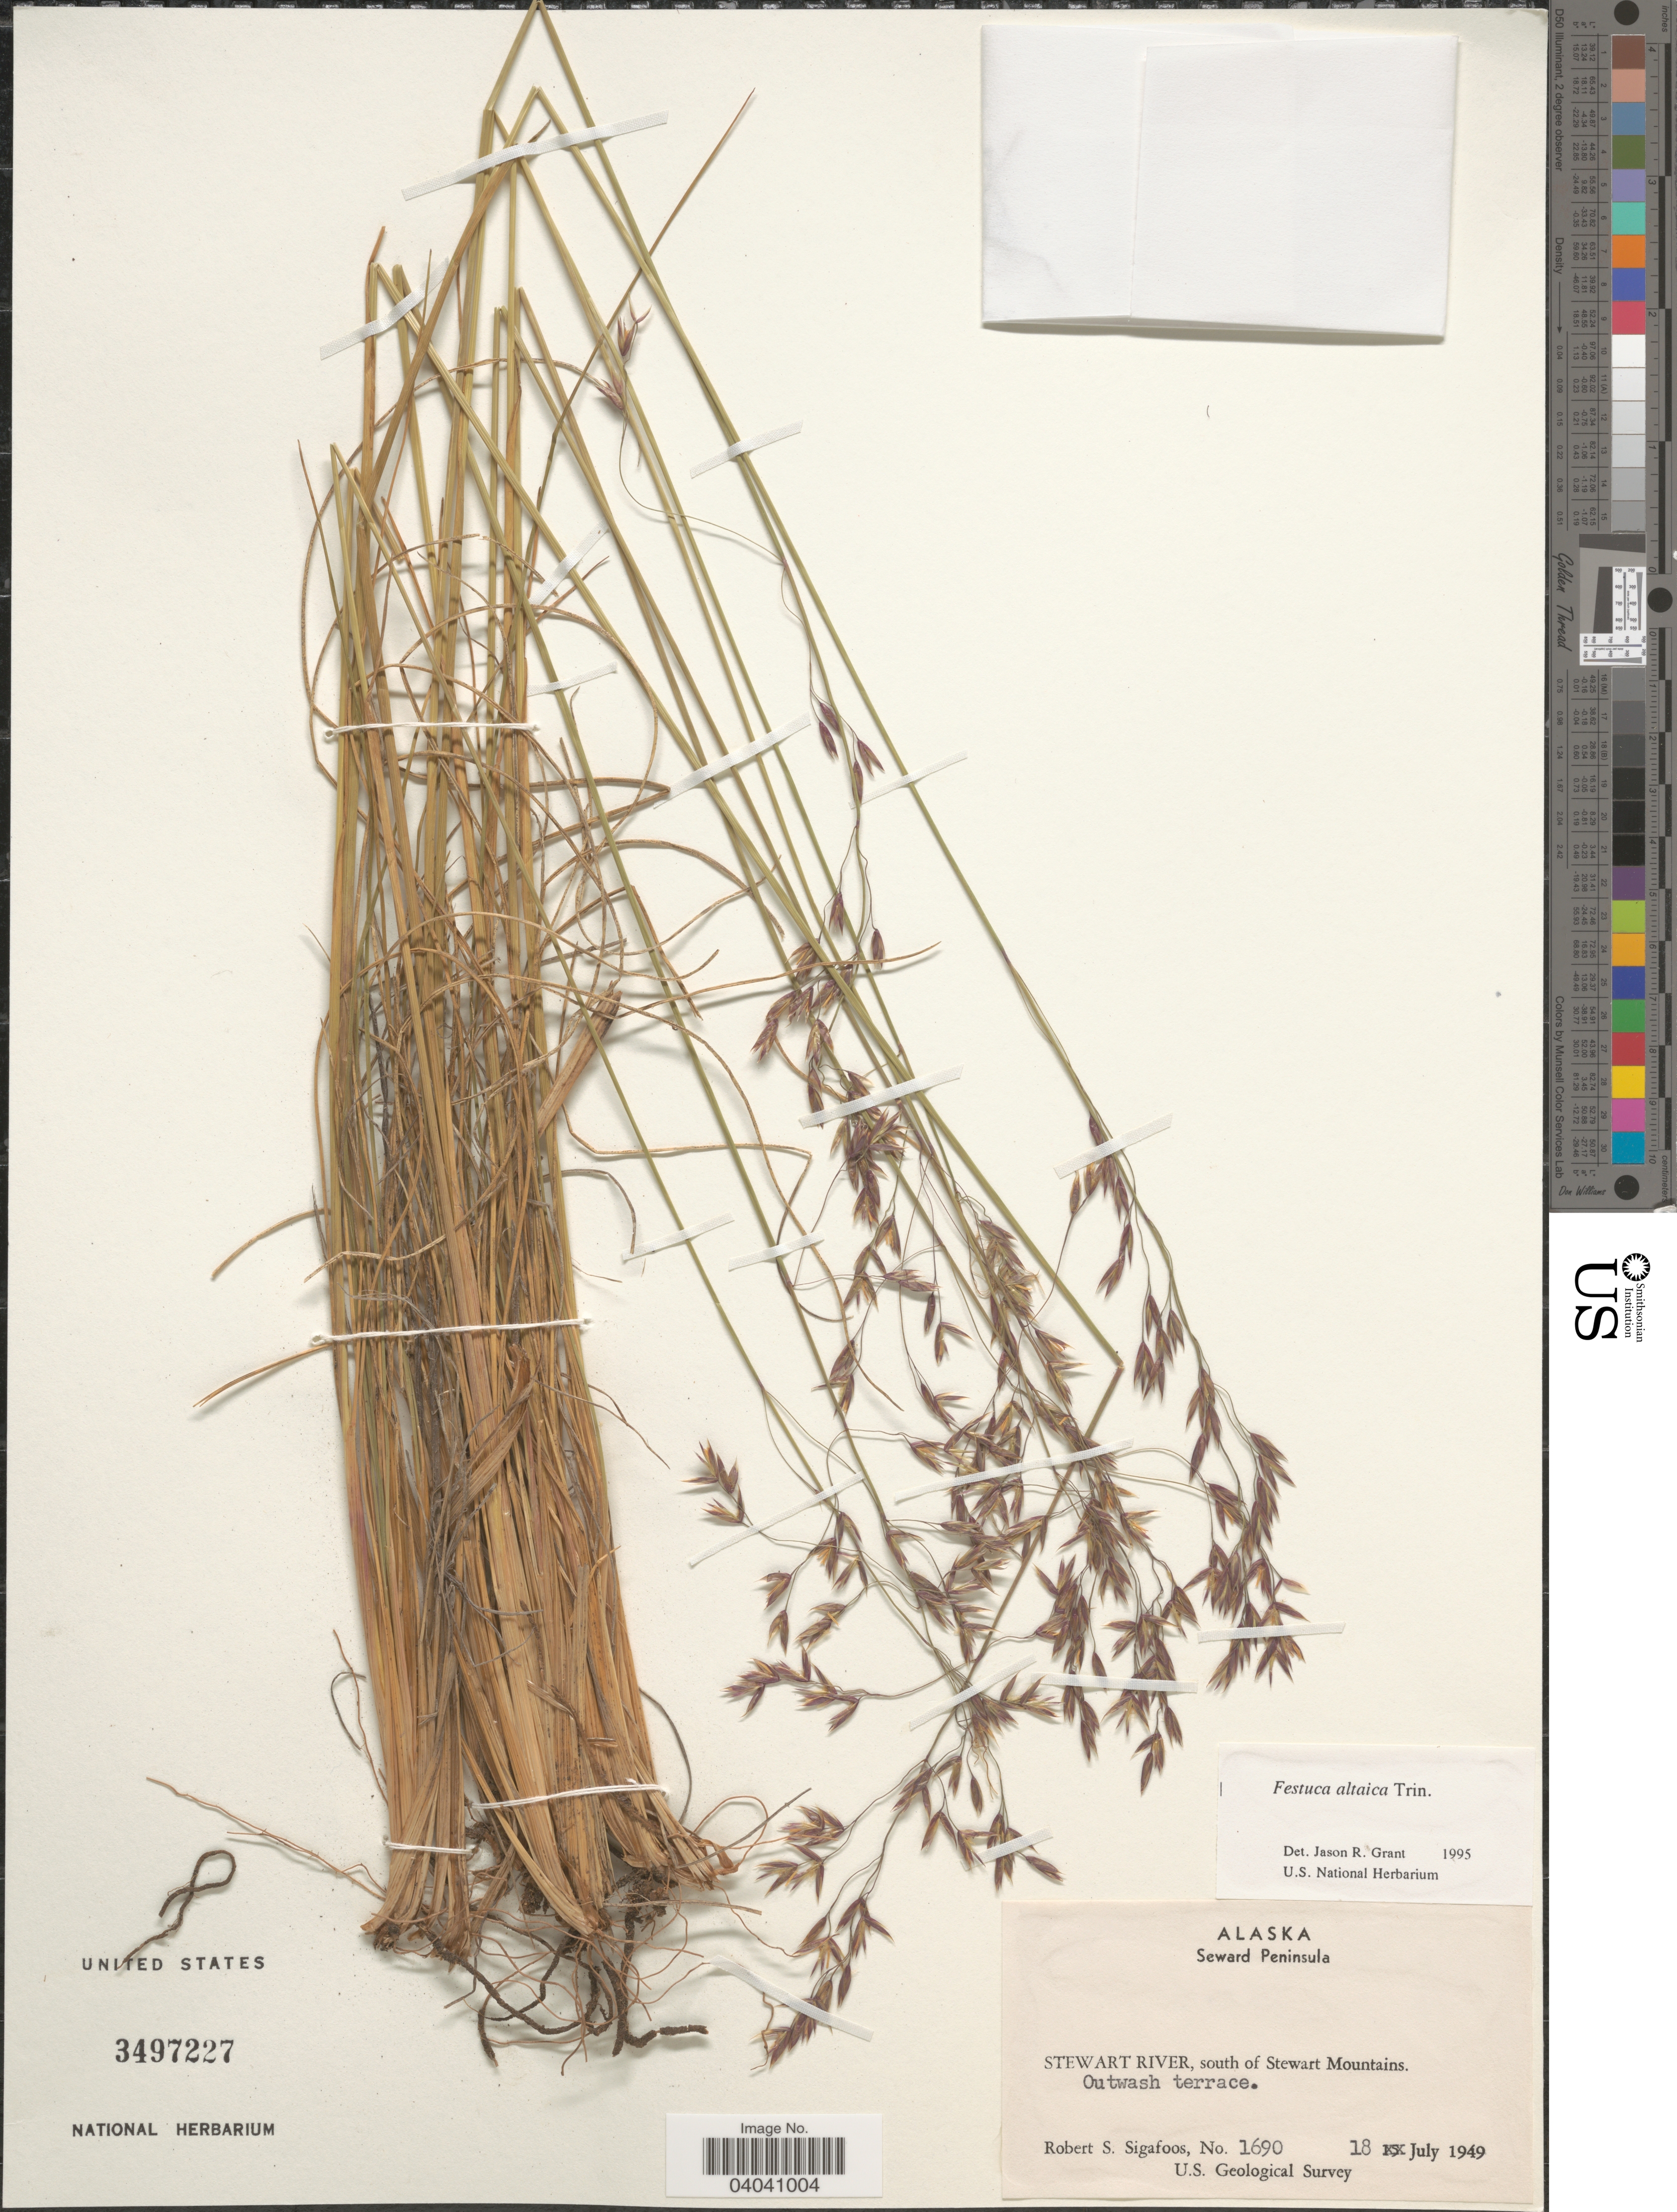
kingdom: Plantae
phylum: Tracheophyta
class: Liliopsida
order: Poales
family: Poaceae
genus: Festuca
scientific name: Festuca altaica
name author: Trin.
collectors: R. Sigafoos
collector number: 1690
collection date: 1949-07-18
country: United States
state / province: Alaska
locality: Seward Peninsula. Stewart River, south of Stewart Mountains. Outwash terrace.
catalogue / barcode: US 3497227